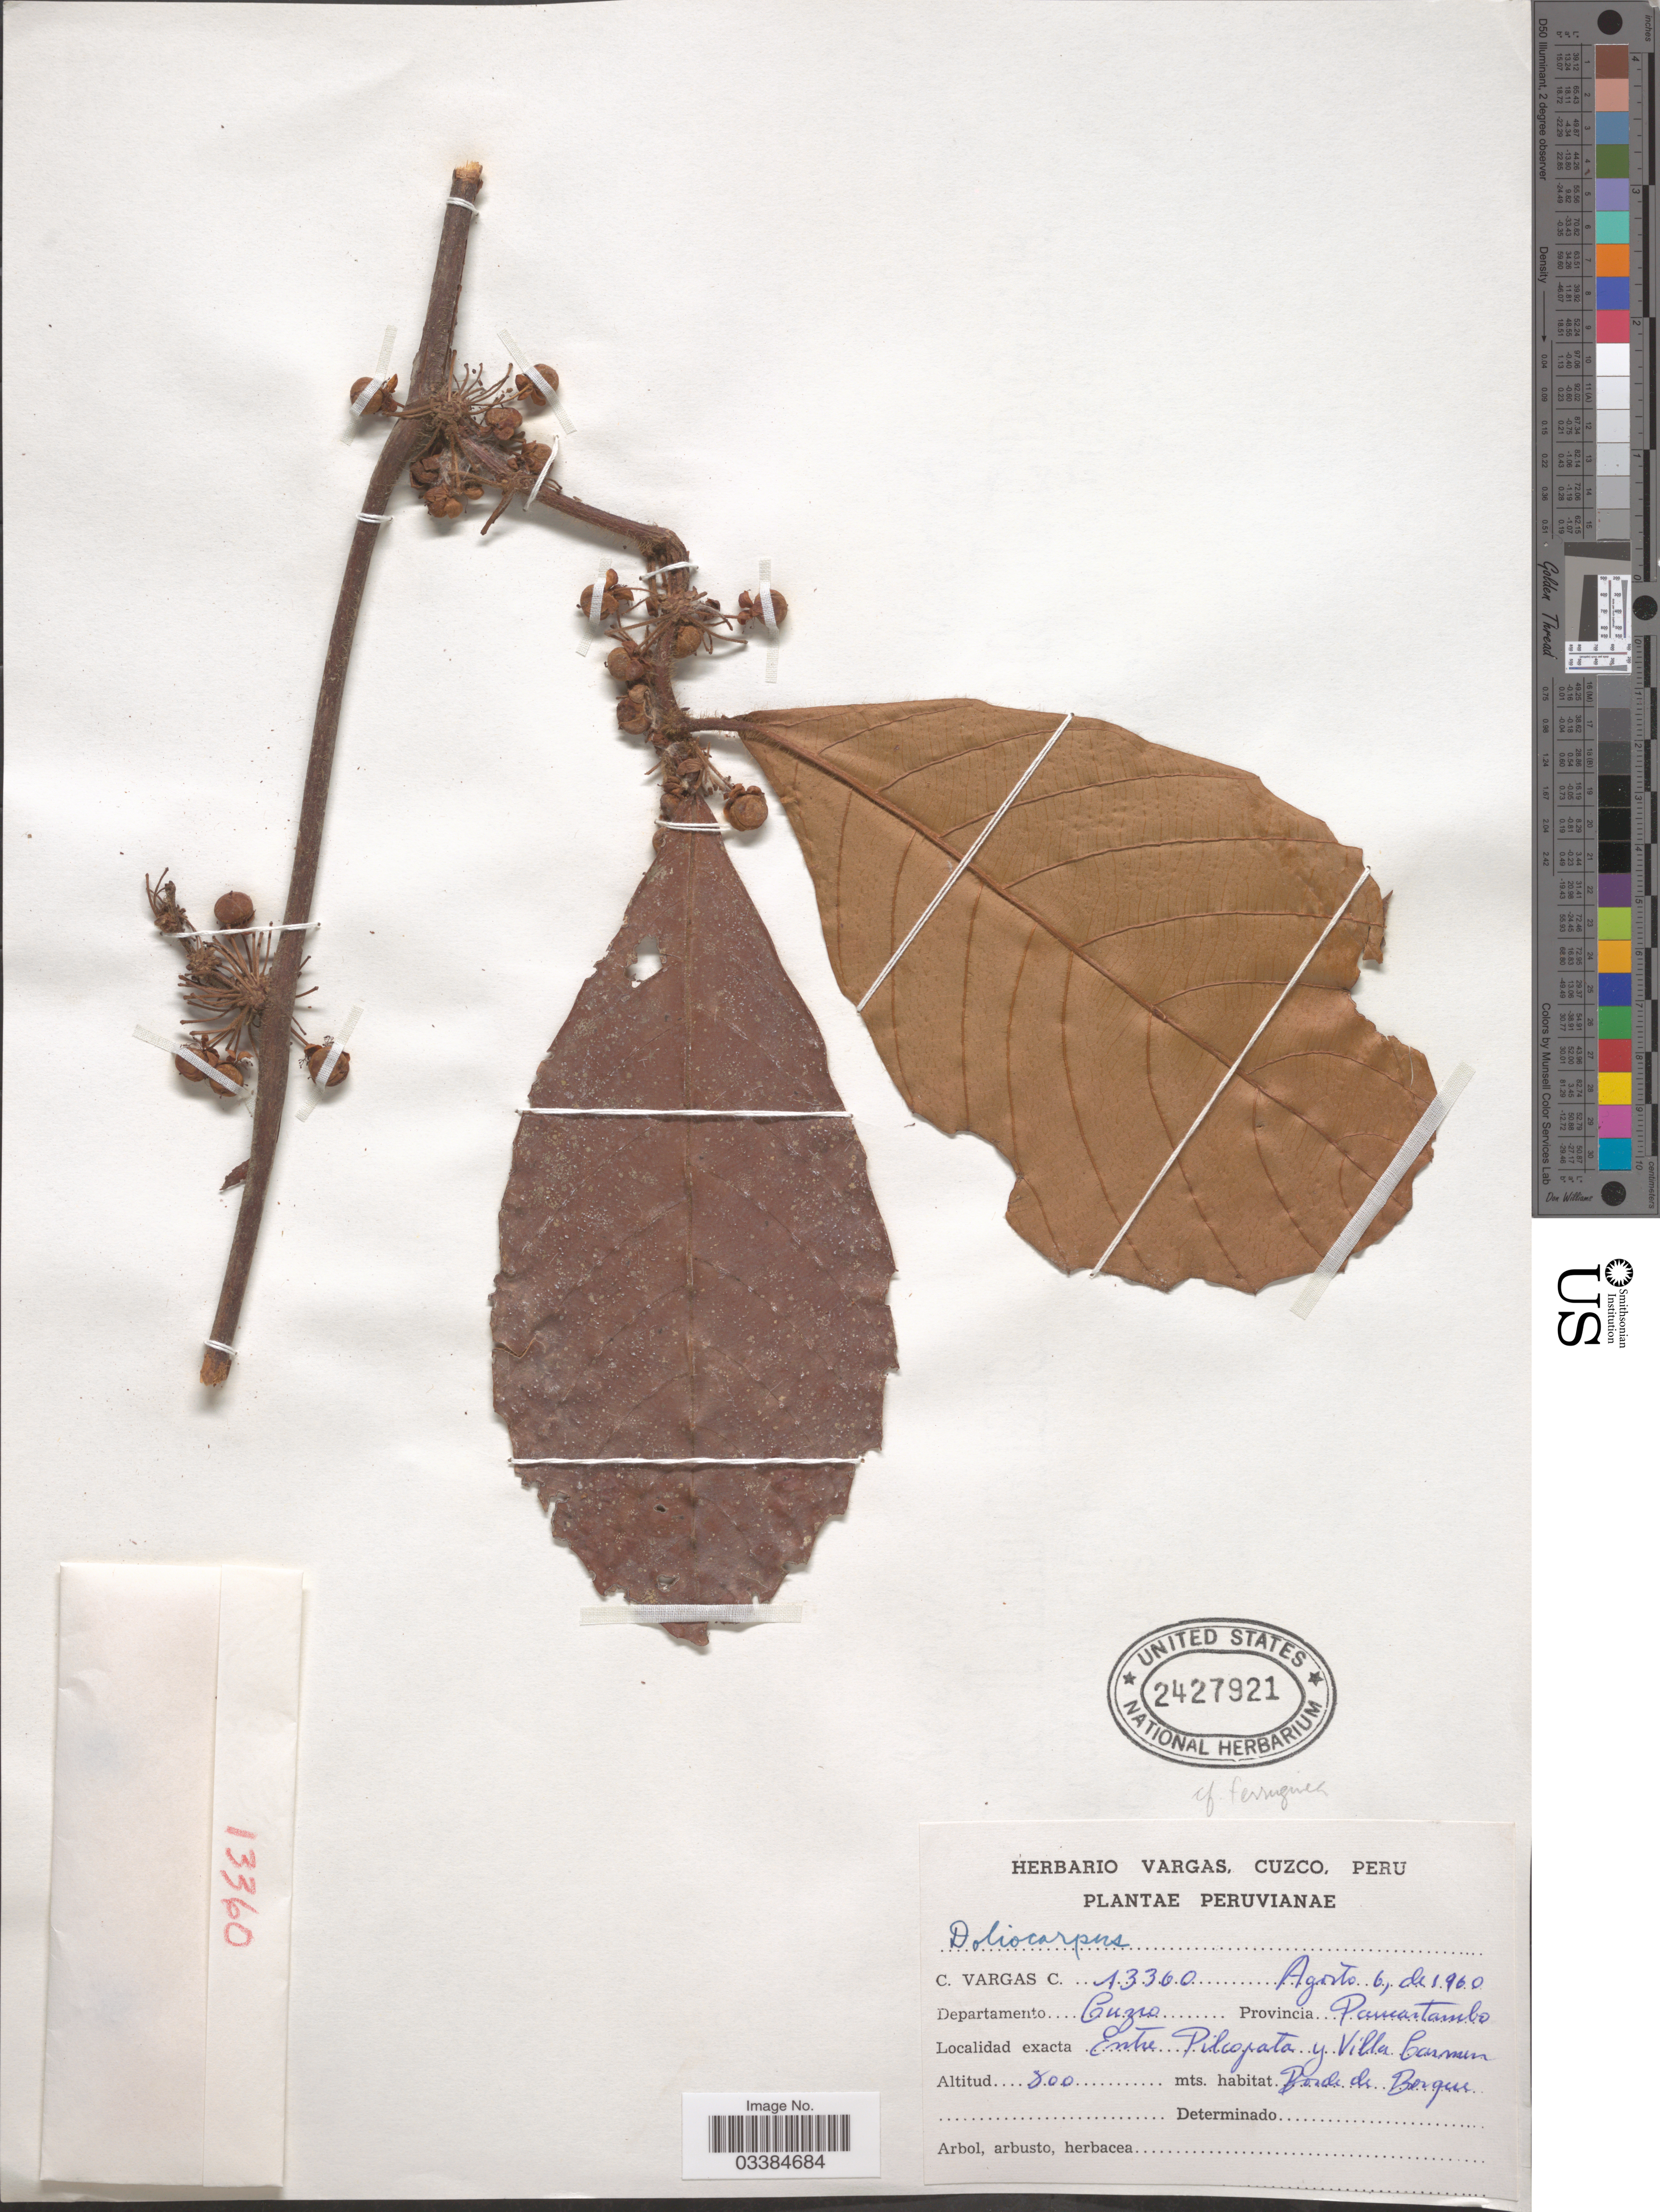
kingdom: Plantae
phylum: Tracheophyta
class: Magnoliopsida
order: Dilleniales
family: Dilleniaceae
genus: Doliocarpus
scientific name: Doliocarpus dentatus subsp. ferrugineus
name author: (Rusby) Kubitzki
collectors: C. Vargas Calderón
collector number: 13360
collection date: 1960-08-06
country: Peru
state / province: Cusco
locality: Departamento Cuzco. Provincia Paucartambo. Entre Pilcopata y Villa Carmen.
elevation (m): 800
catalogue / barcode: US 2427921